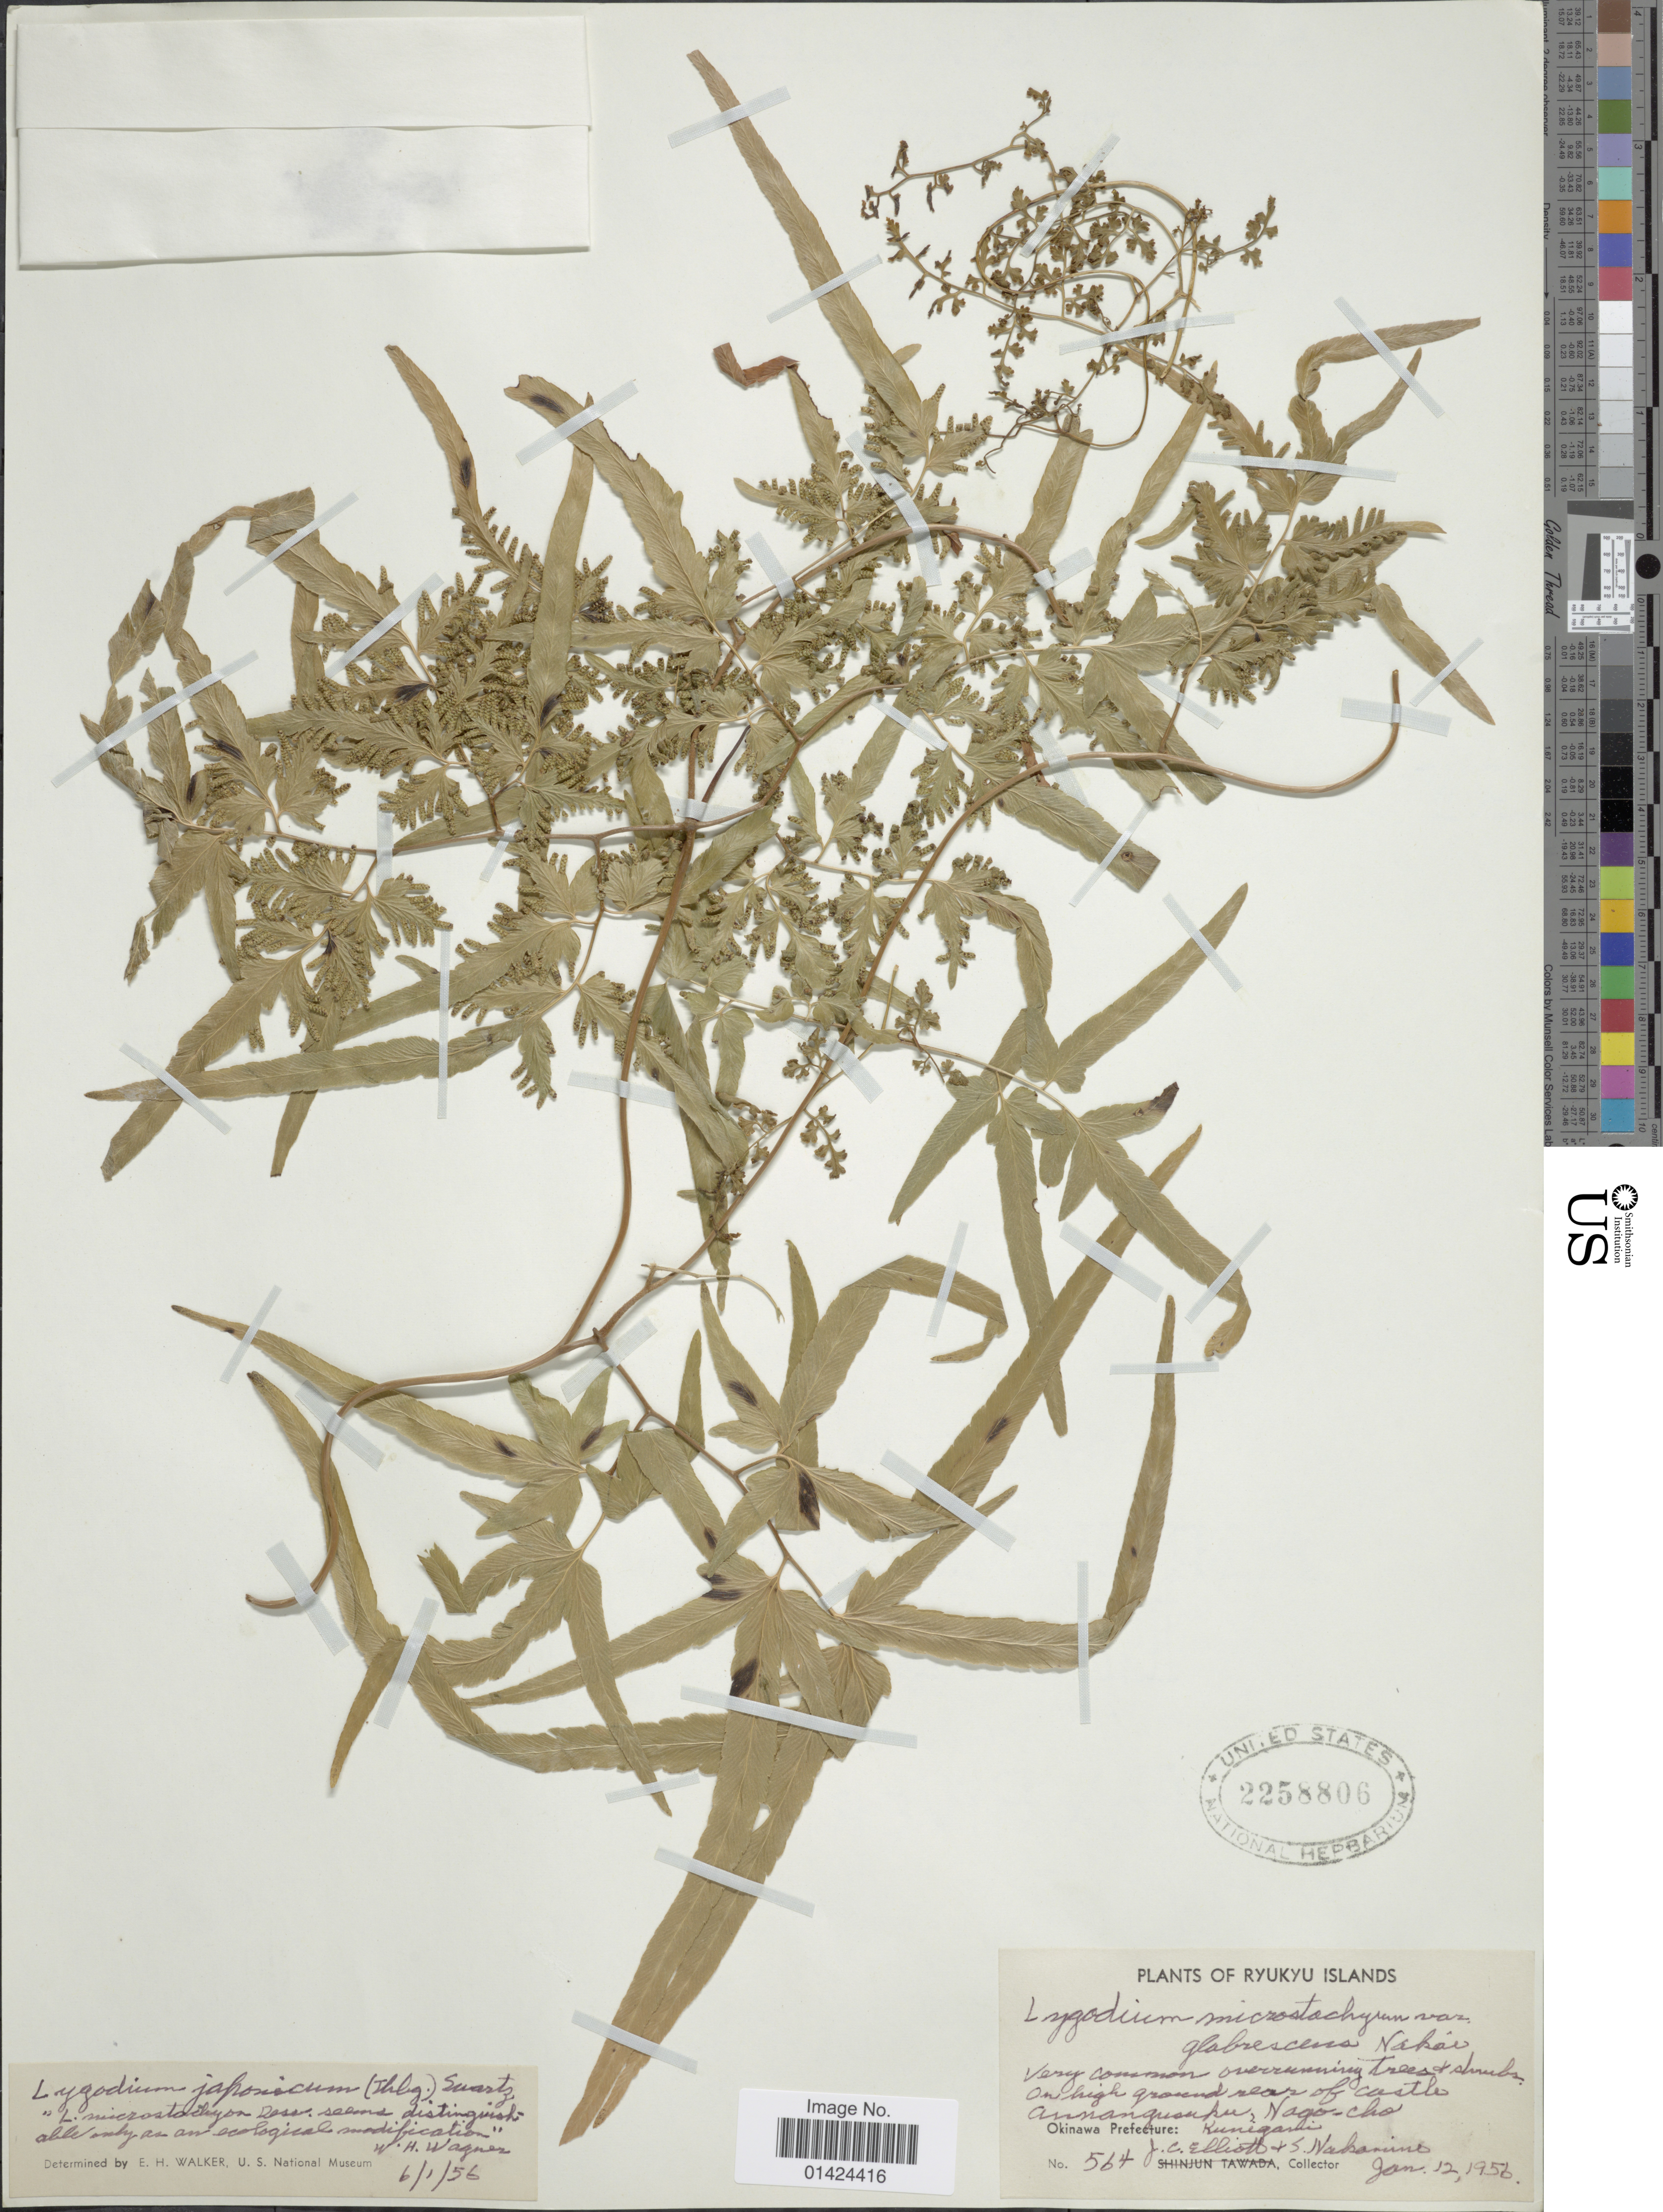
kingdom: Plantae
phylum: Tracheophyta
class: Polypodiopsida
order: Schizaeales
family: Lygodiaceae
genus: Lygodium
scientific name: Lygodium japonicum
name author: (Thunb.) Sw.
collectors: J. C. Elliott & S. Nakamine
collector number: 564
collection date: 1956-01-12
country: Japan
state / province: Okinawa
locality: Ryukyu Islands. Okinawa Prefecture: Kunigami.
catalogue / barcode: US 2258806